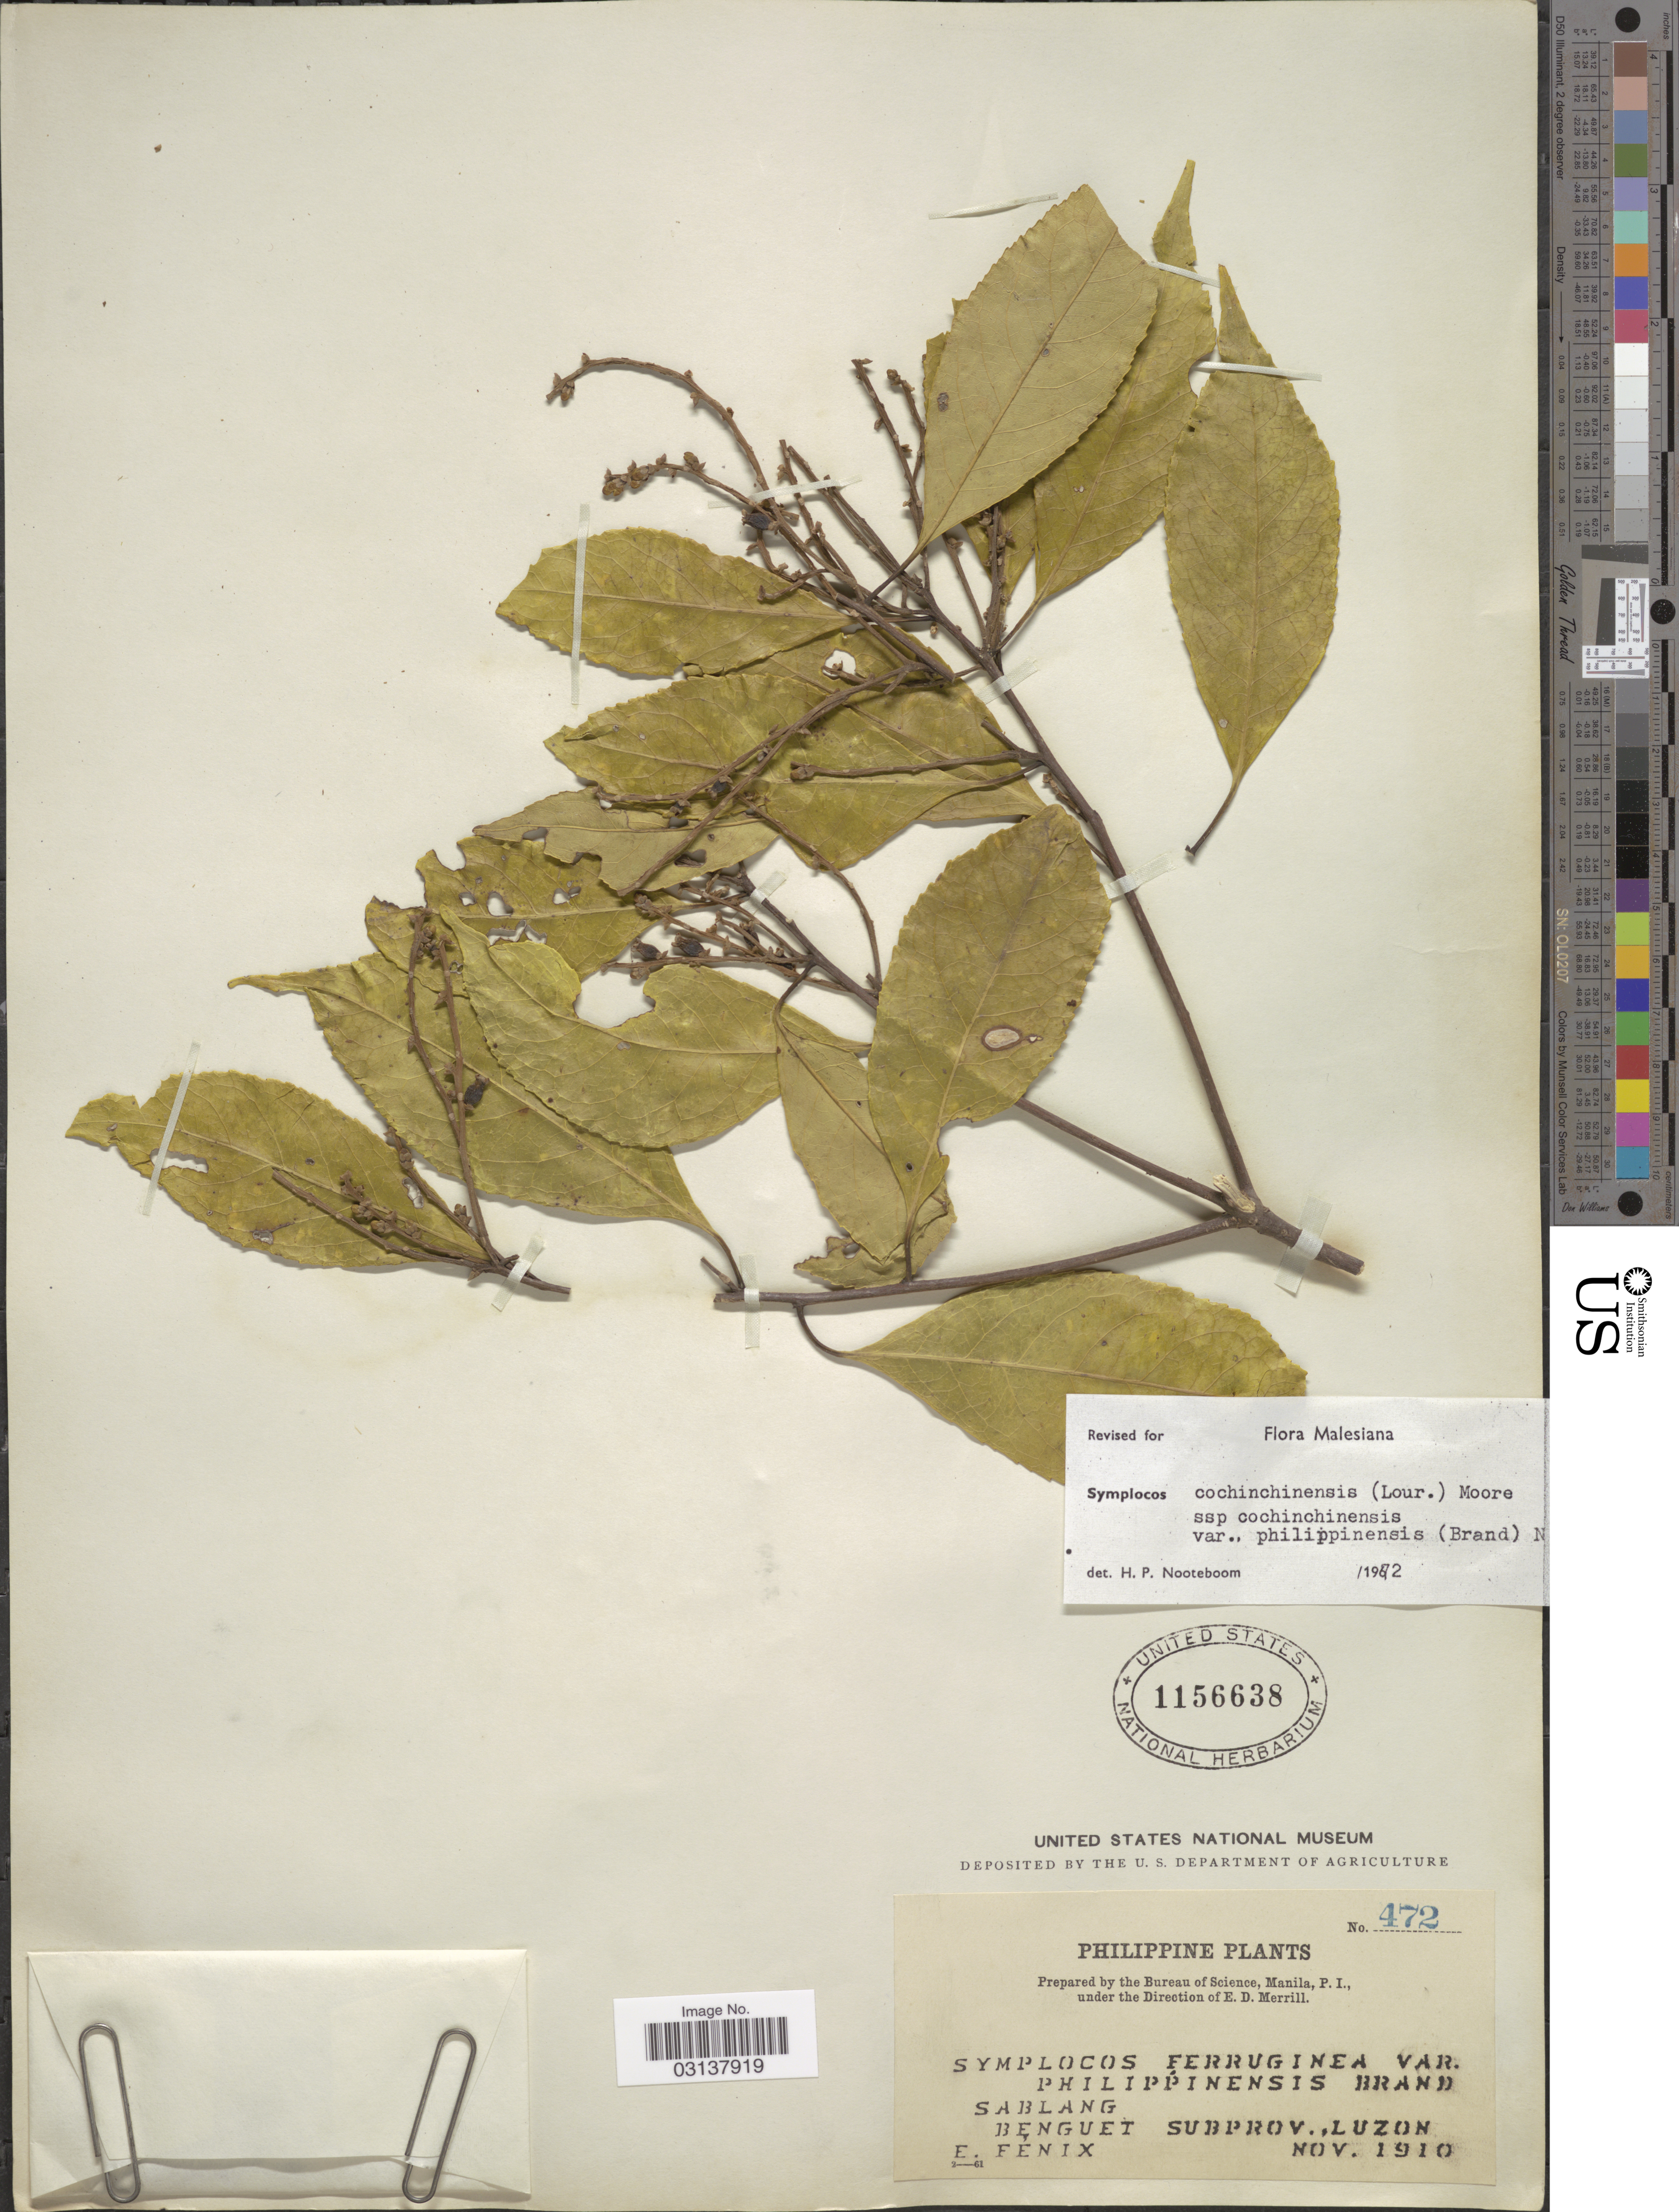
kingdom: Plantae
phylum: Tracheophyta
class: Magnoliopsida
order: Ericales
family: Symplocaceae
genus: Symplocos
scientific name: Symplocos cochinchinensis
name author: (Lour.) S. Moore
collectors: E. Fénix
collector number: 472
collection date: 1910-11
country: Philippines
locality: Philippine. Sablang Benguet Subprov., Luzon.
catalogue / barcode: US 1156638